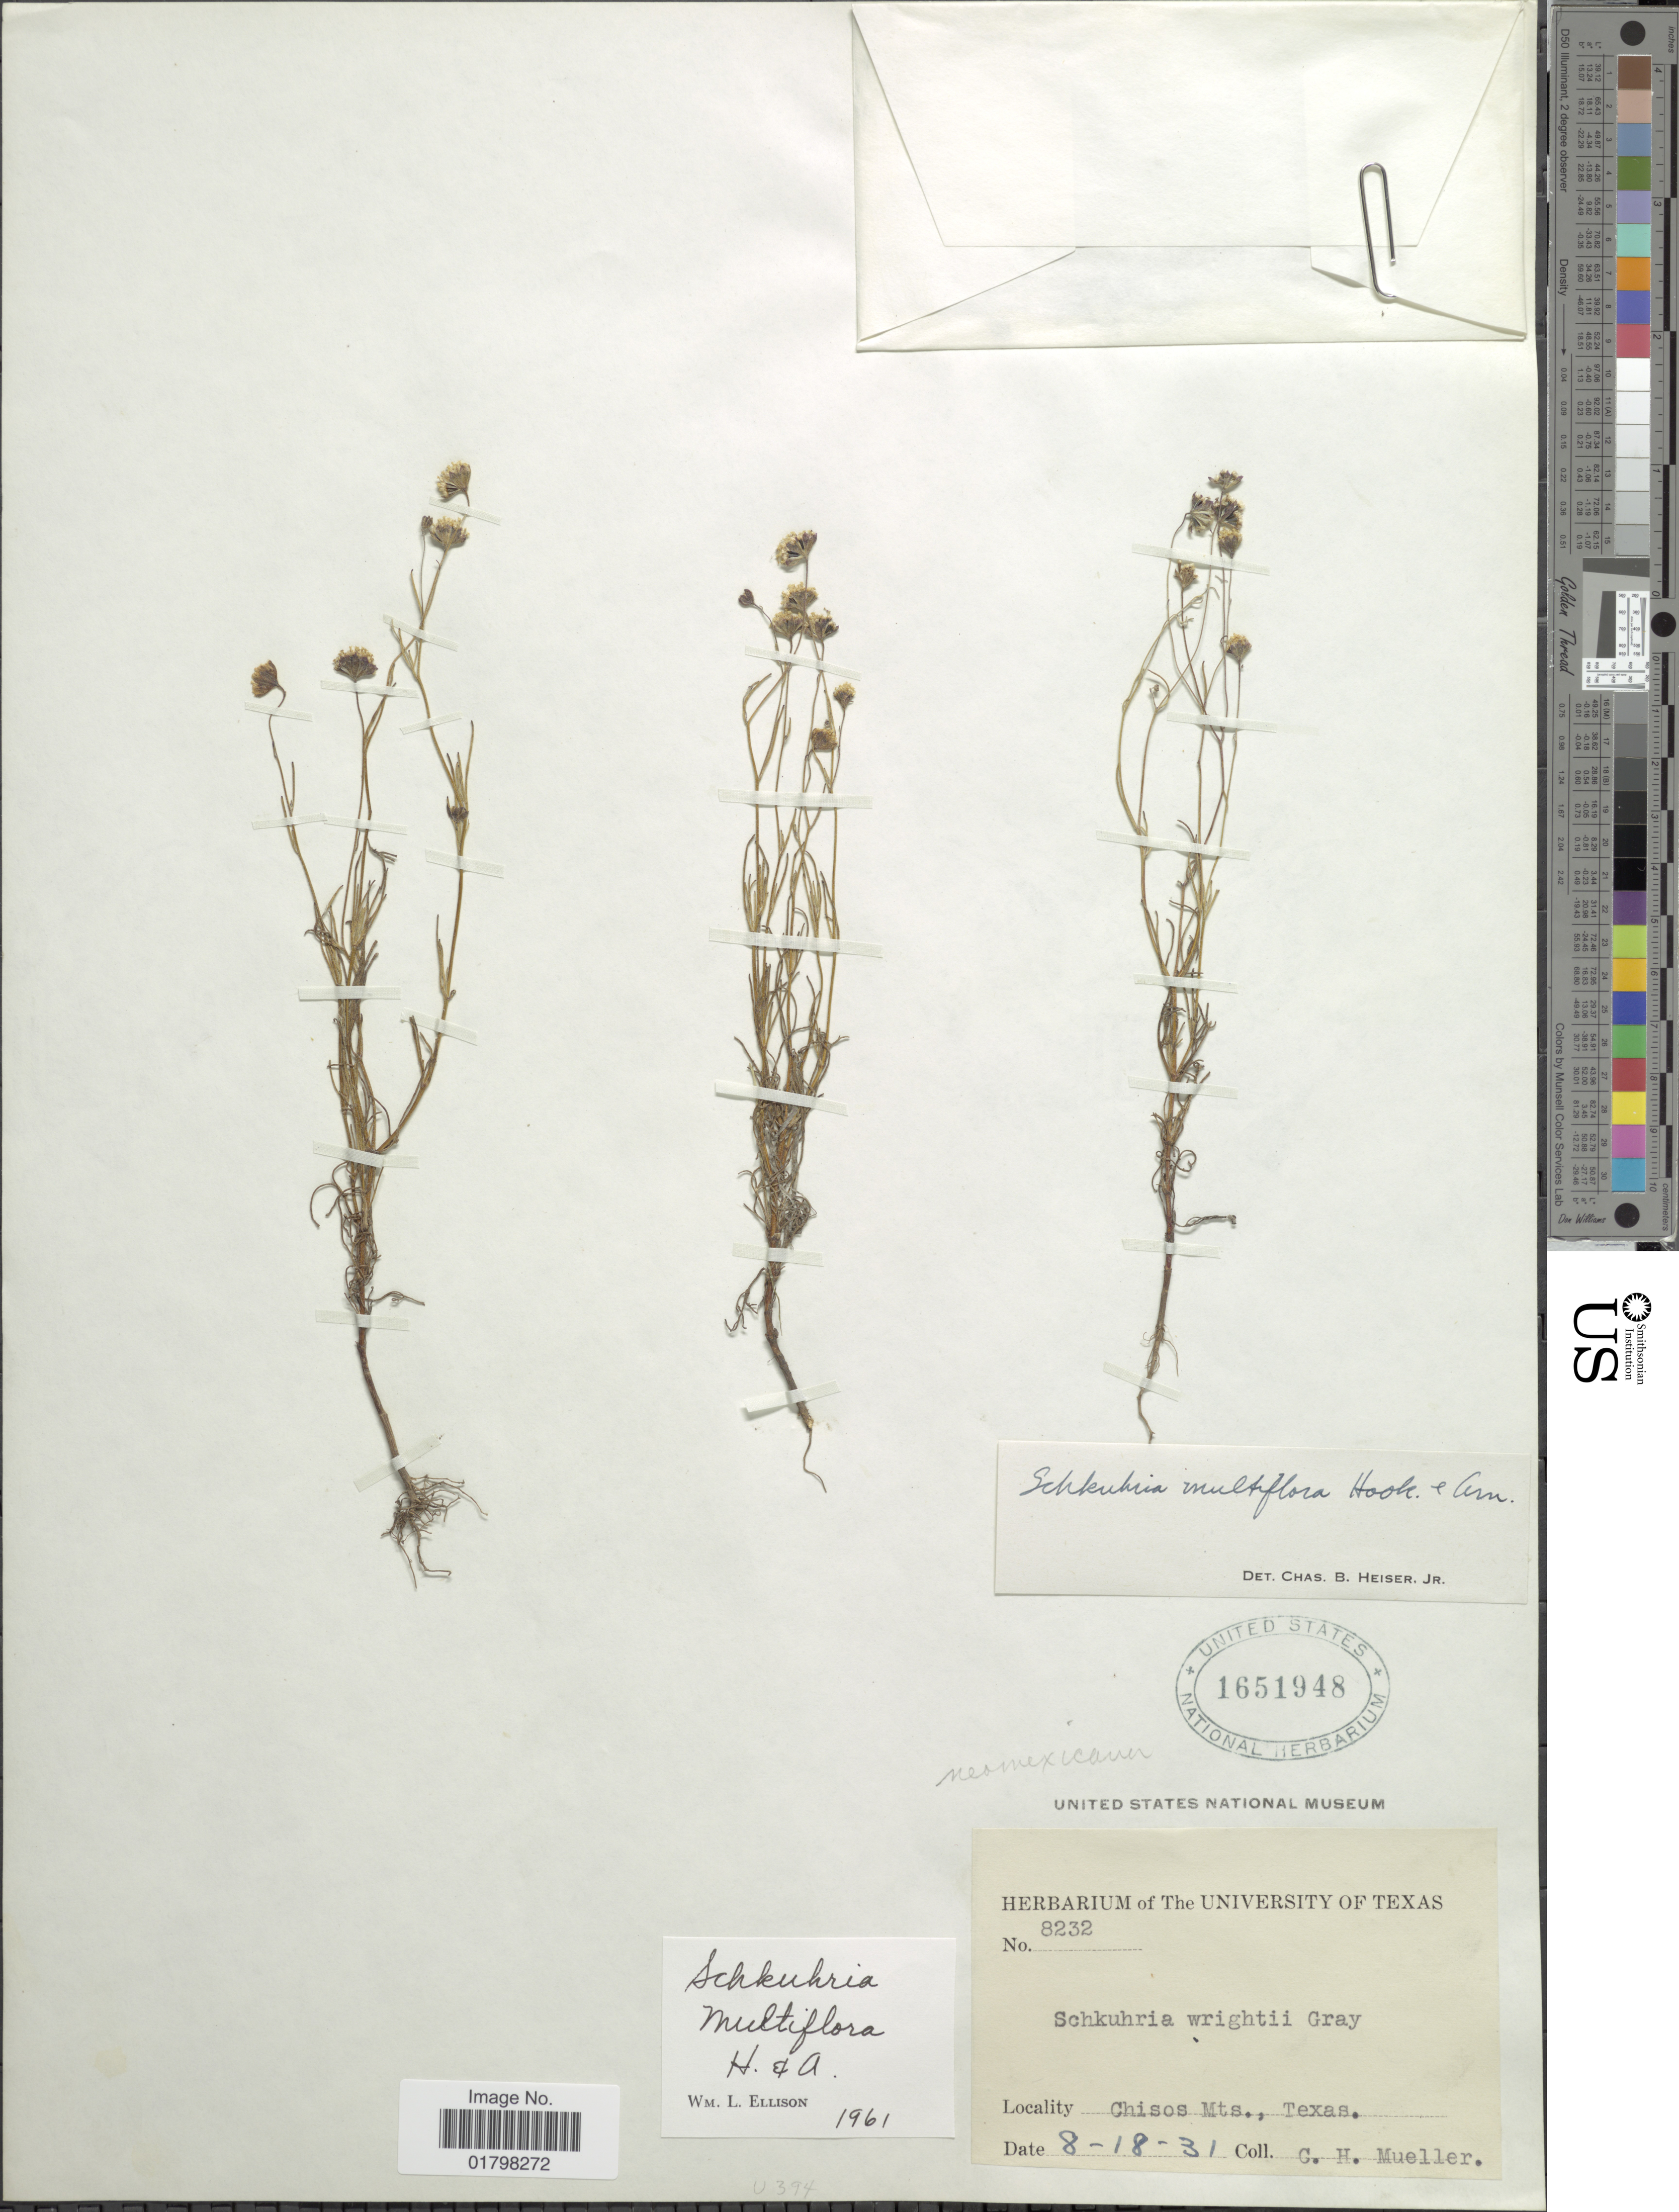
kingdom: Plantae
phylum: Tracheophyta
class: Magnoliopsida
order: Asterales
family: Asteraceae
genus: Schkuhria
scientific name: Schkuhria multiflora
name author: Hook. & Arn.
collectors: G. Mueller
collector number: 8232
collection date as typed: Transcribed d/m/y: 18/8/31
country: United States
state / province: Texas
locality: Chisos Mts.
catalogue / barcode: US 1651948